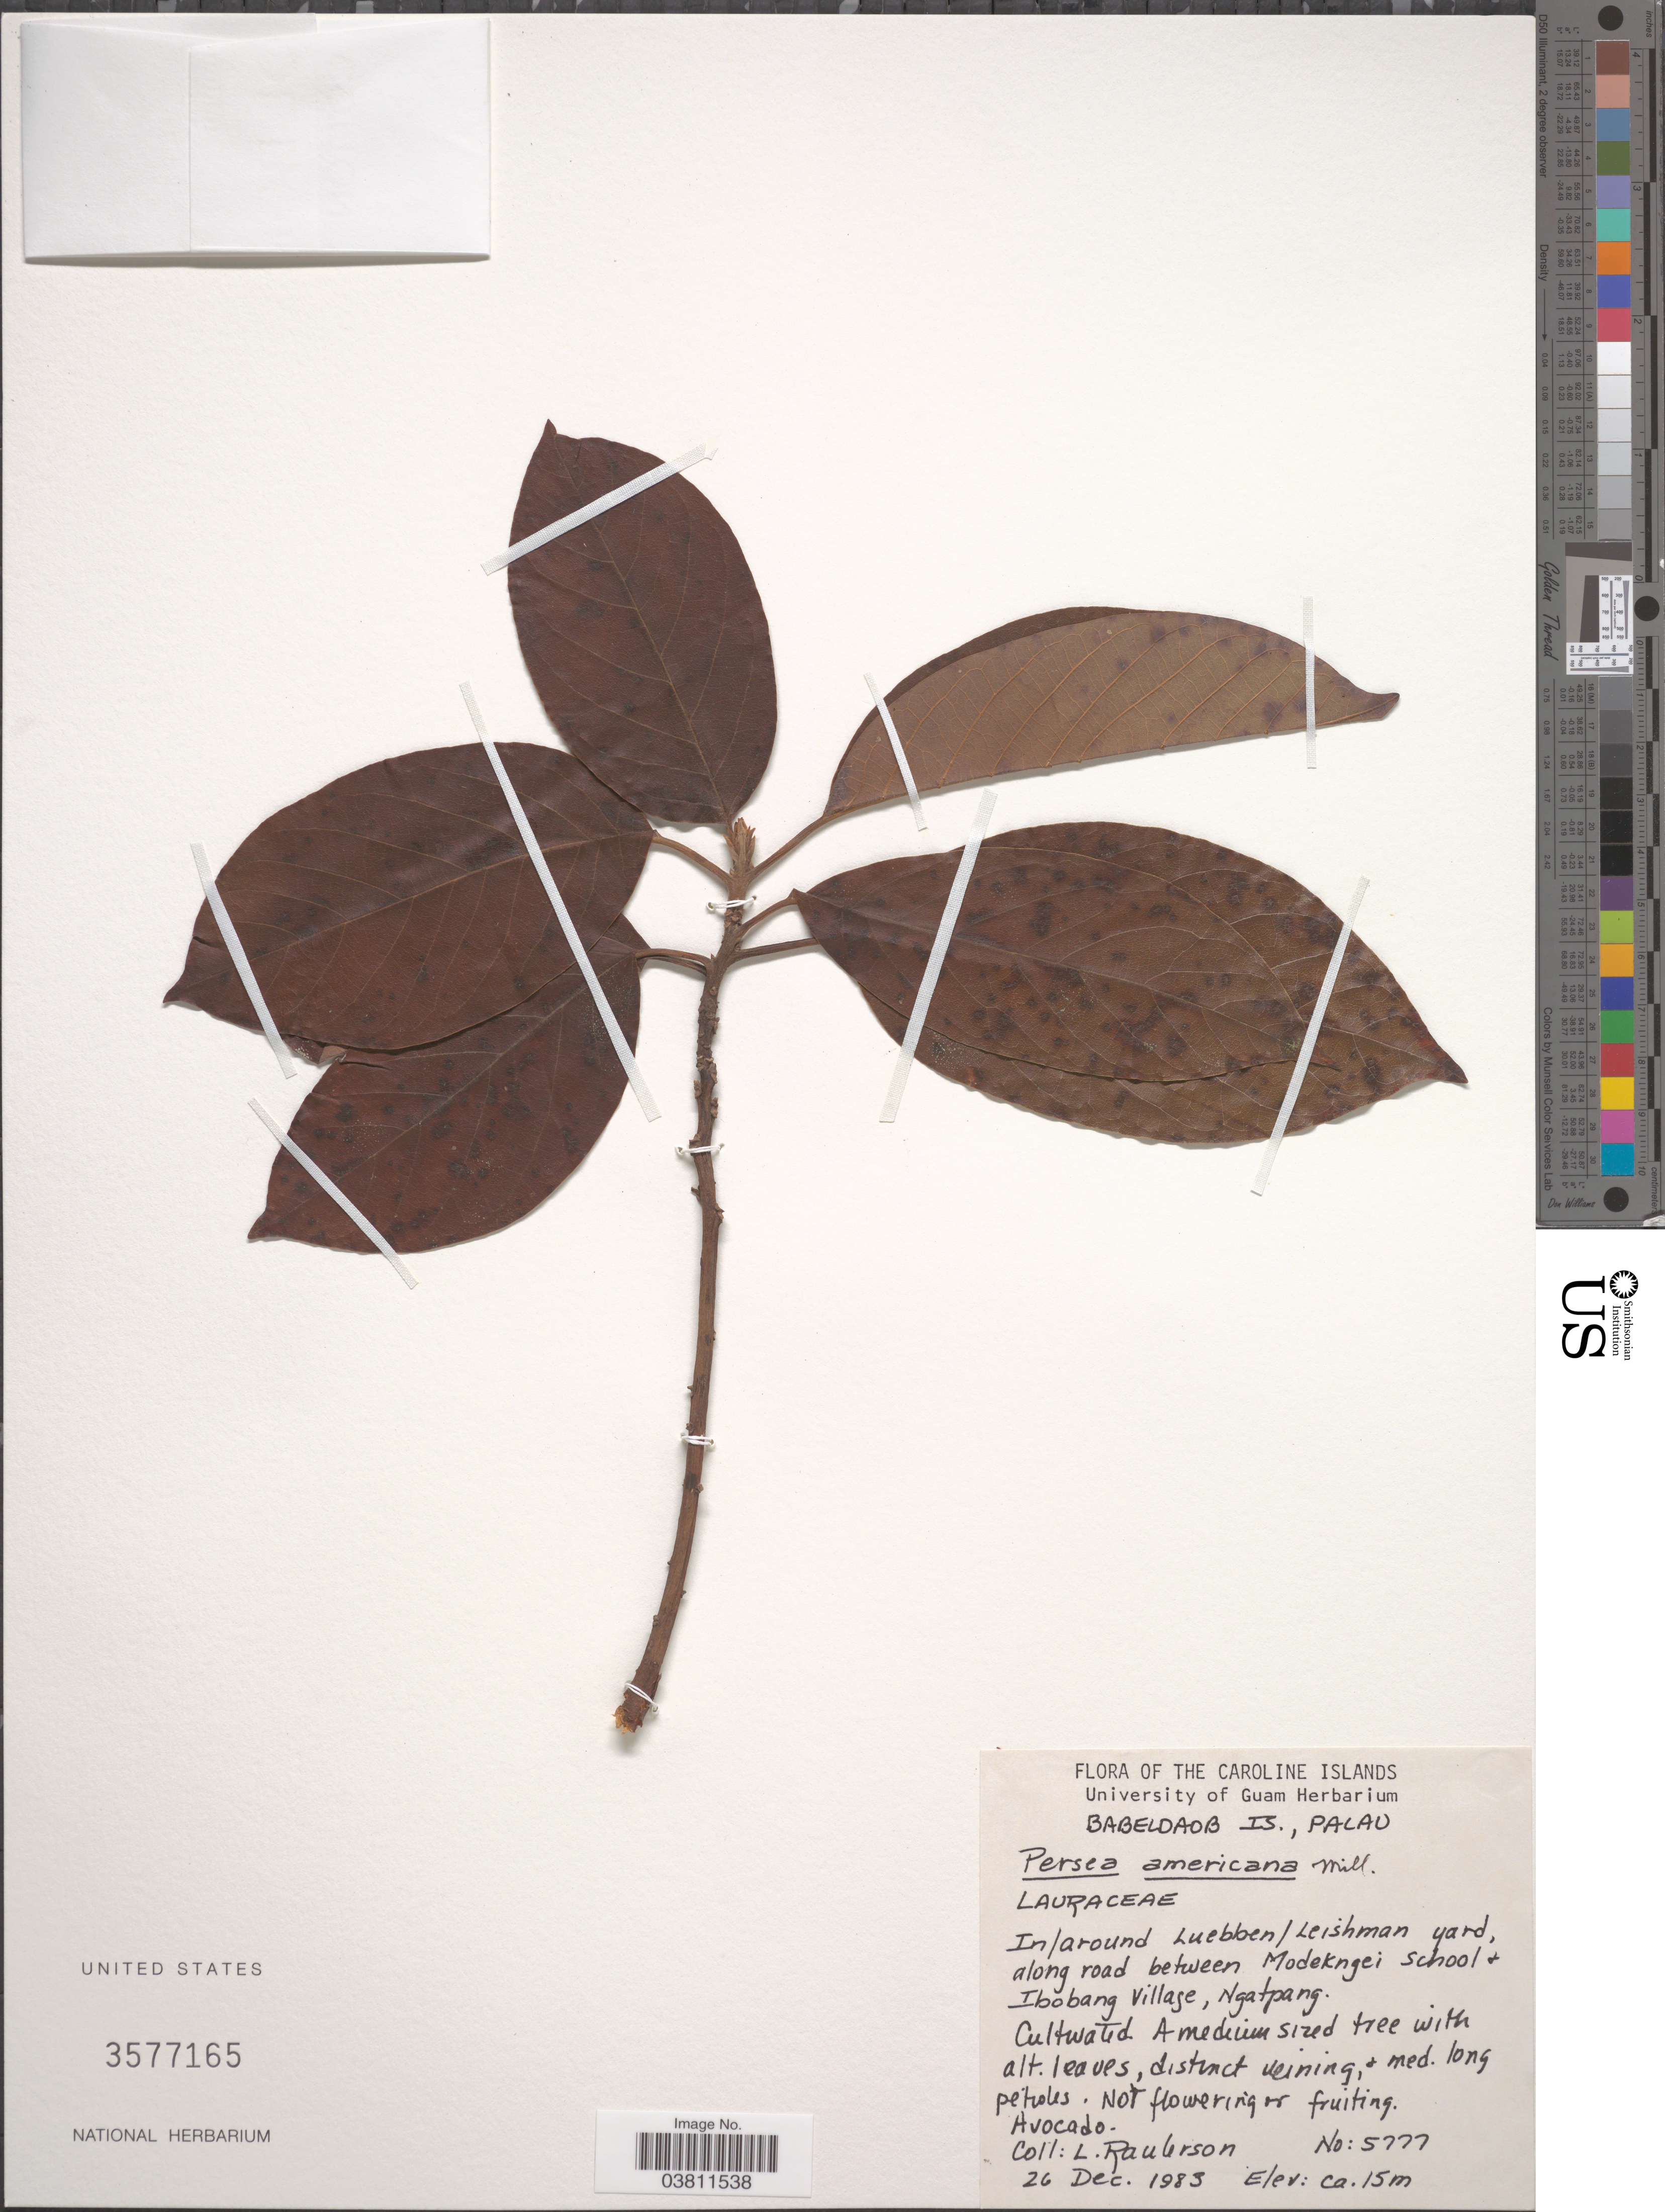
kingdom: Plantae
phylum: Tracheophyta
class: Magnoliopsida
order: Laurales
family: Lauraceae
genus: Persea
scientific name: Persea americana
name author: Mill.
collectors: L. Raulerson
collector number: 5777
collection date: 1983-12-26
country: Palau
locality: The Caroline Islands. Babeldaob Is., Palau. In/around Luebben/Leishman yard, along road between Modekngei School & Ibobang Village, Ngatpang.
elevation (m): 15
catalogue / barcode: US 3577165